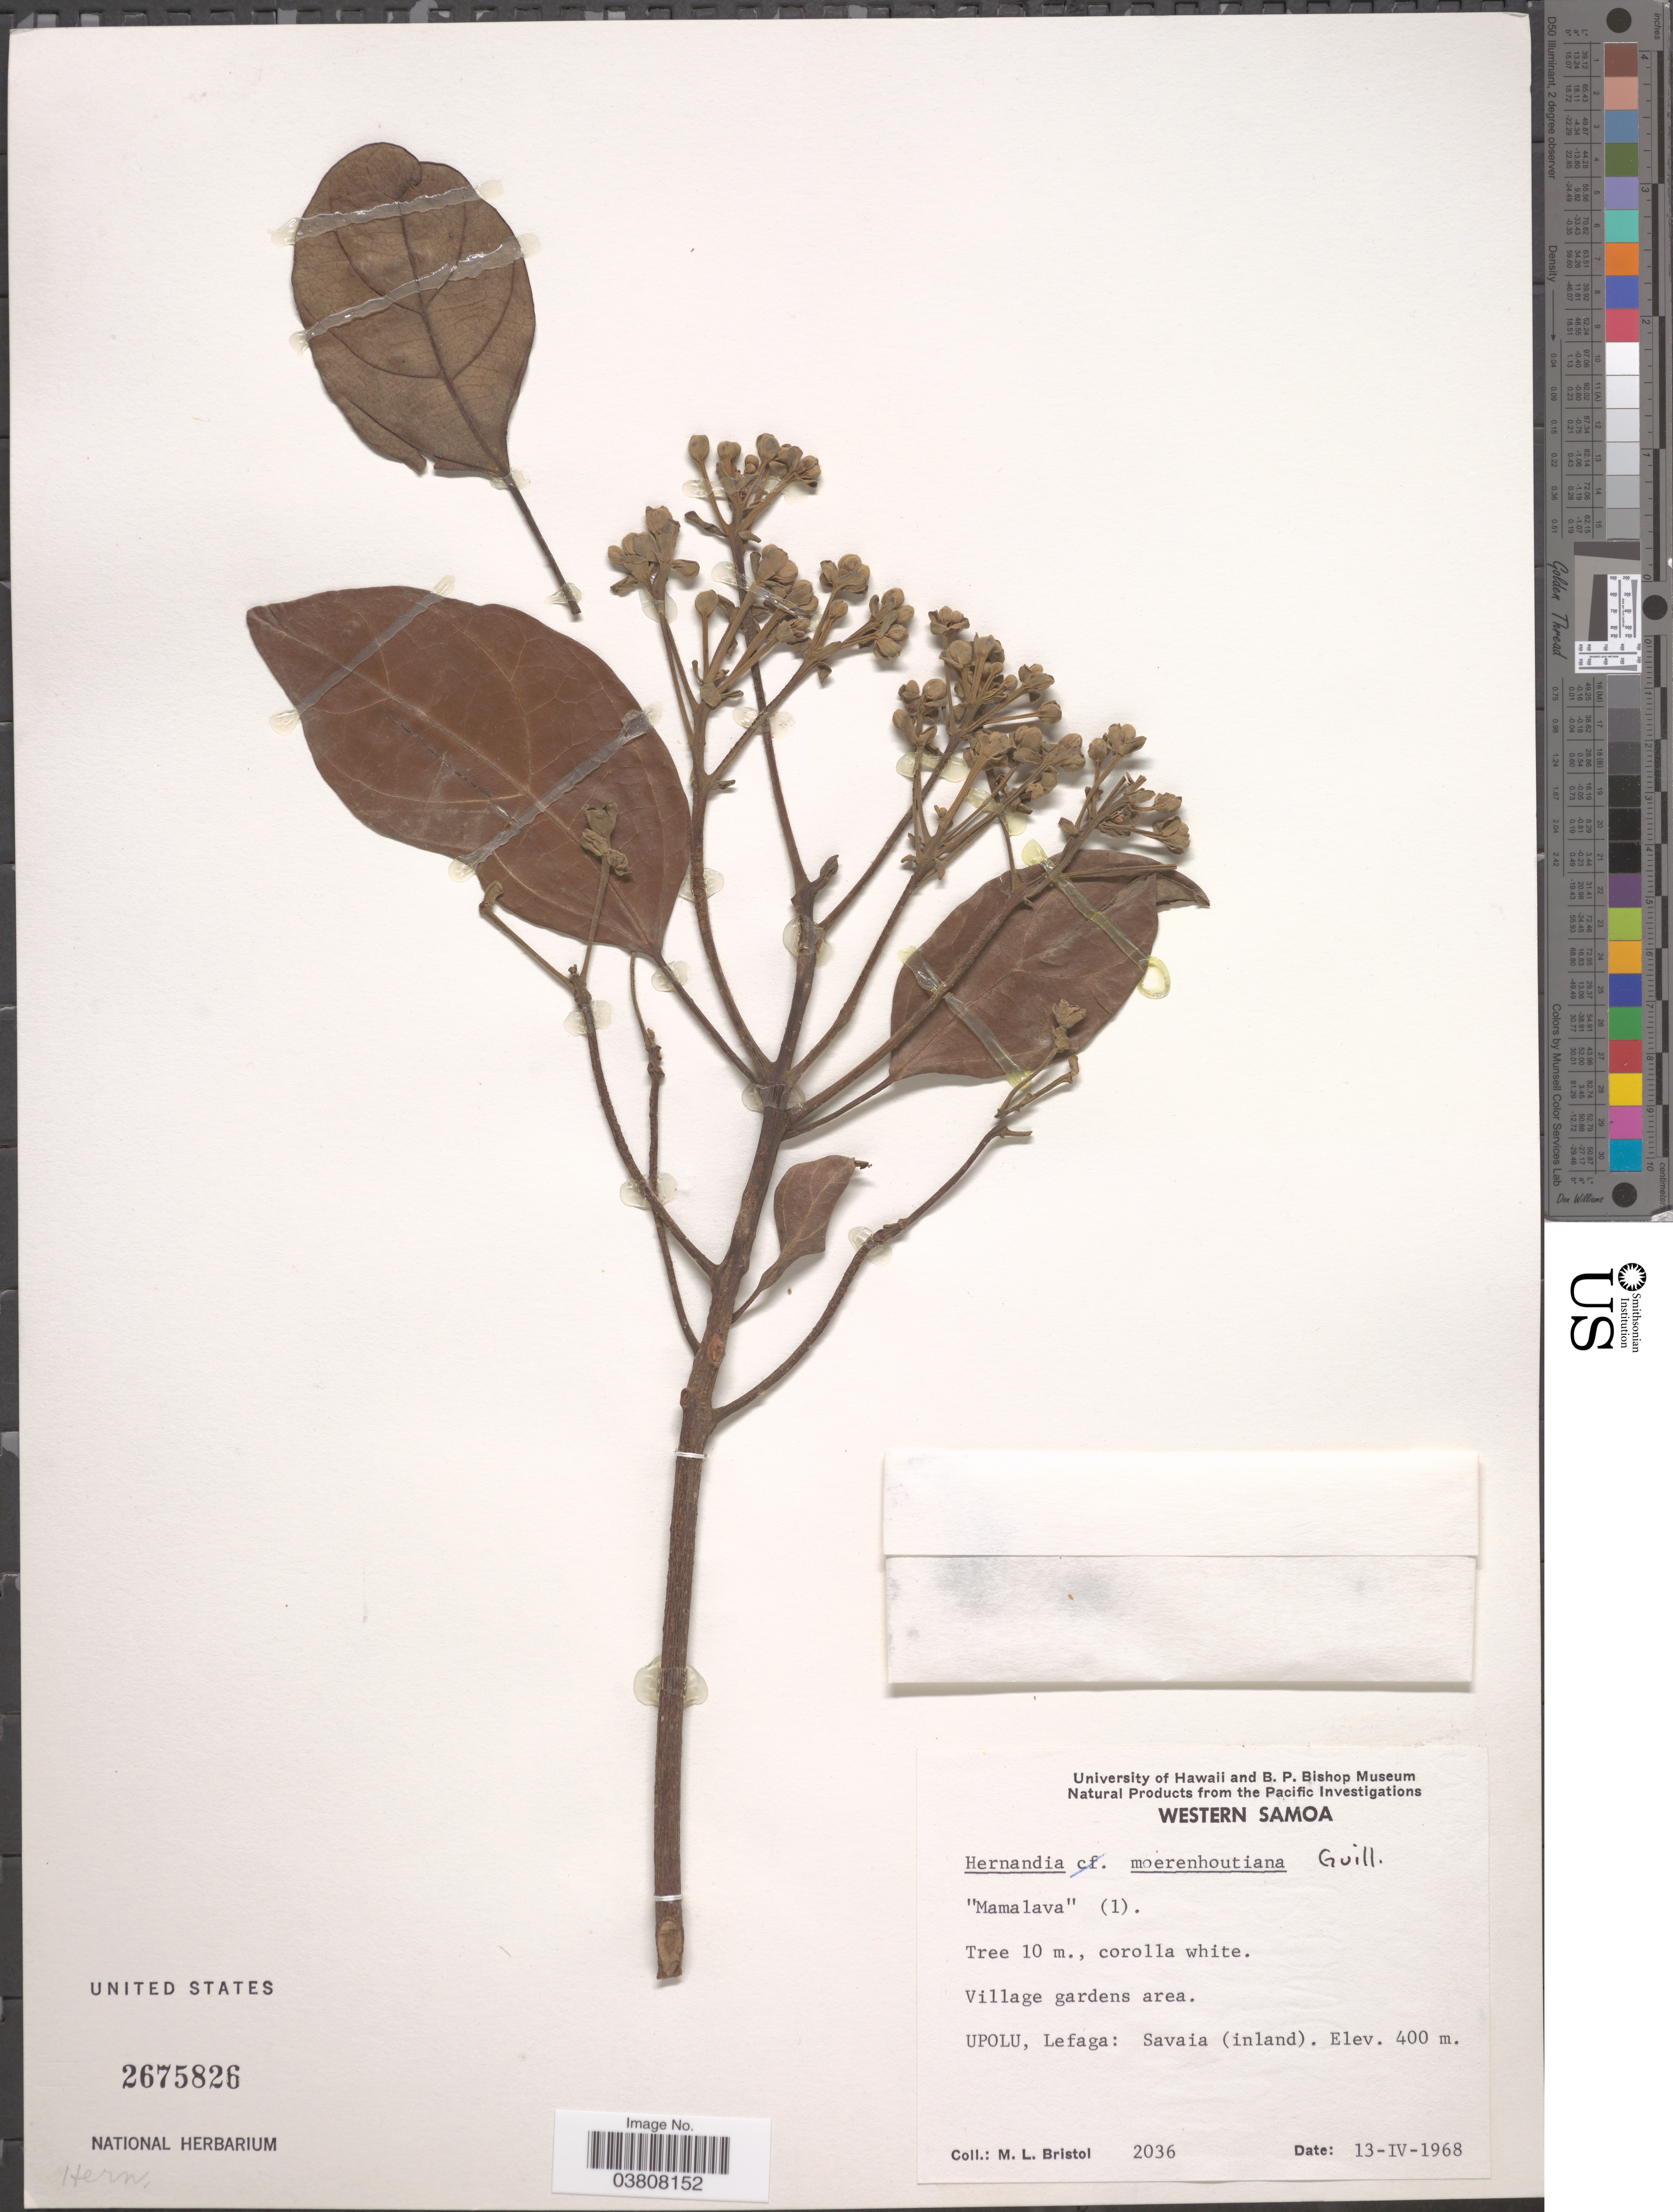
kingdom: Plantae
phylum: Tracheophyta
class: Magnoliopsida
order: Laurales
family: Hernandiaceae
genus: Hernandia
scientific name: Hernandia moerenhoutiana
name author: Guill.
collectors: M. L. Bristol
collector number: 2036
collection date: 1968-04-13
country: Samoa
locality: Village gardens area. Upolu, Lefaga: Savaia (inland).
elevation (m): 400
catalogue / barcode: US 2675826